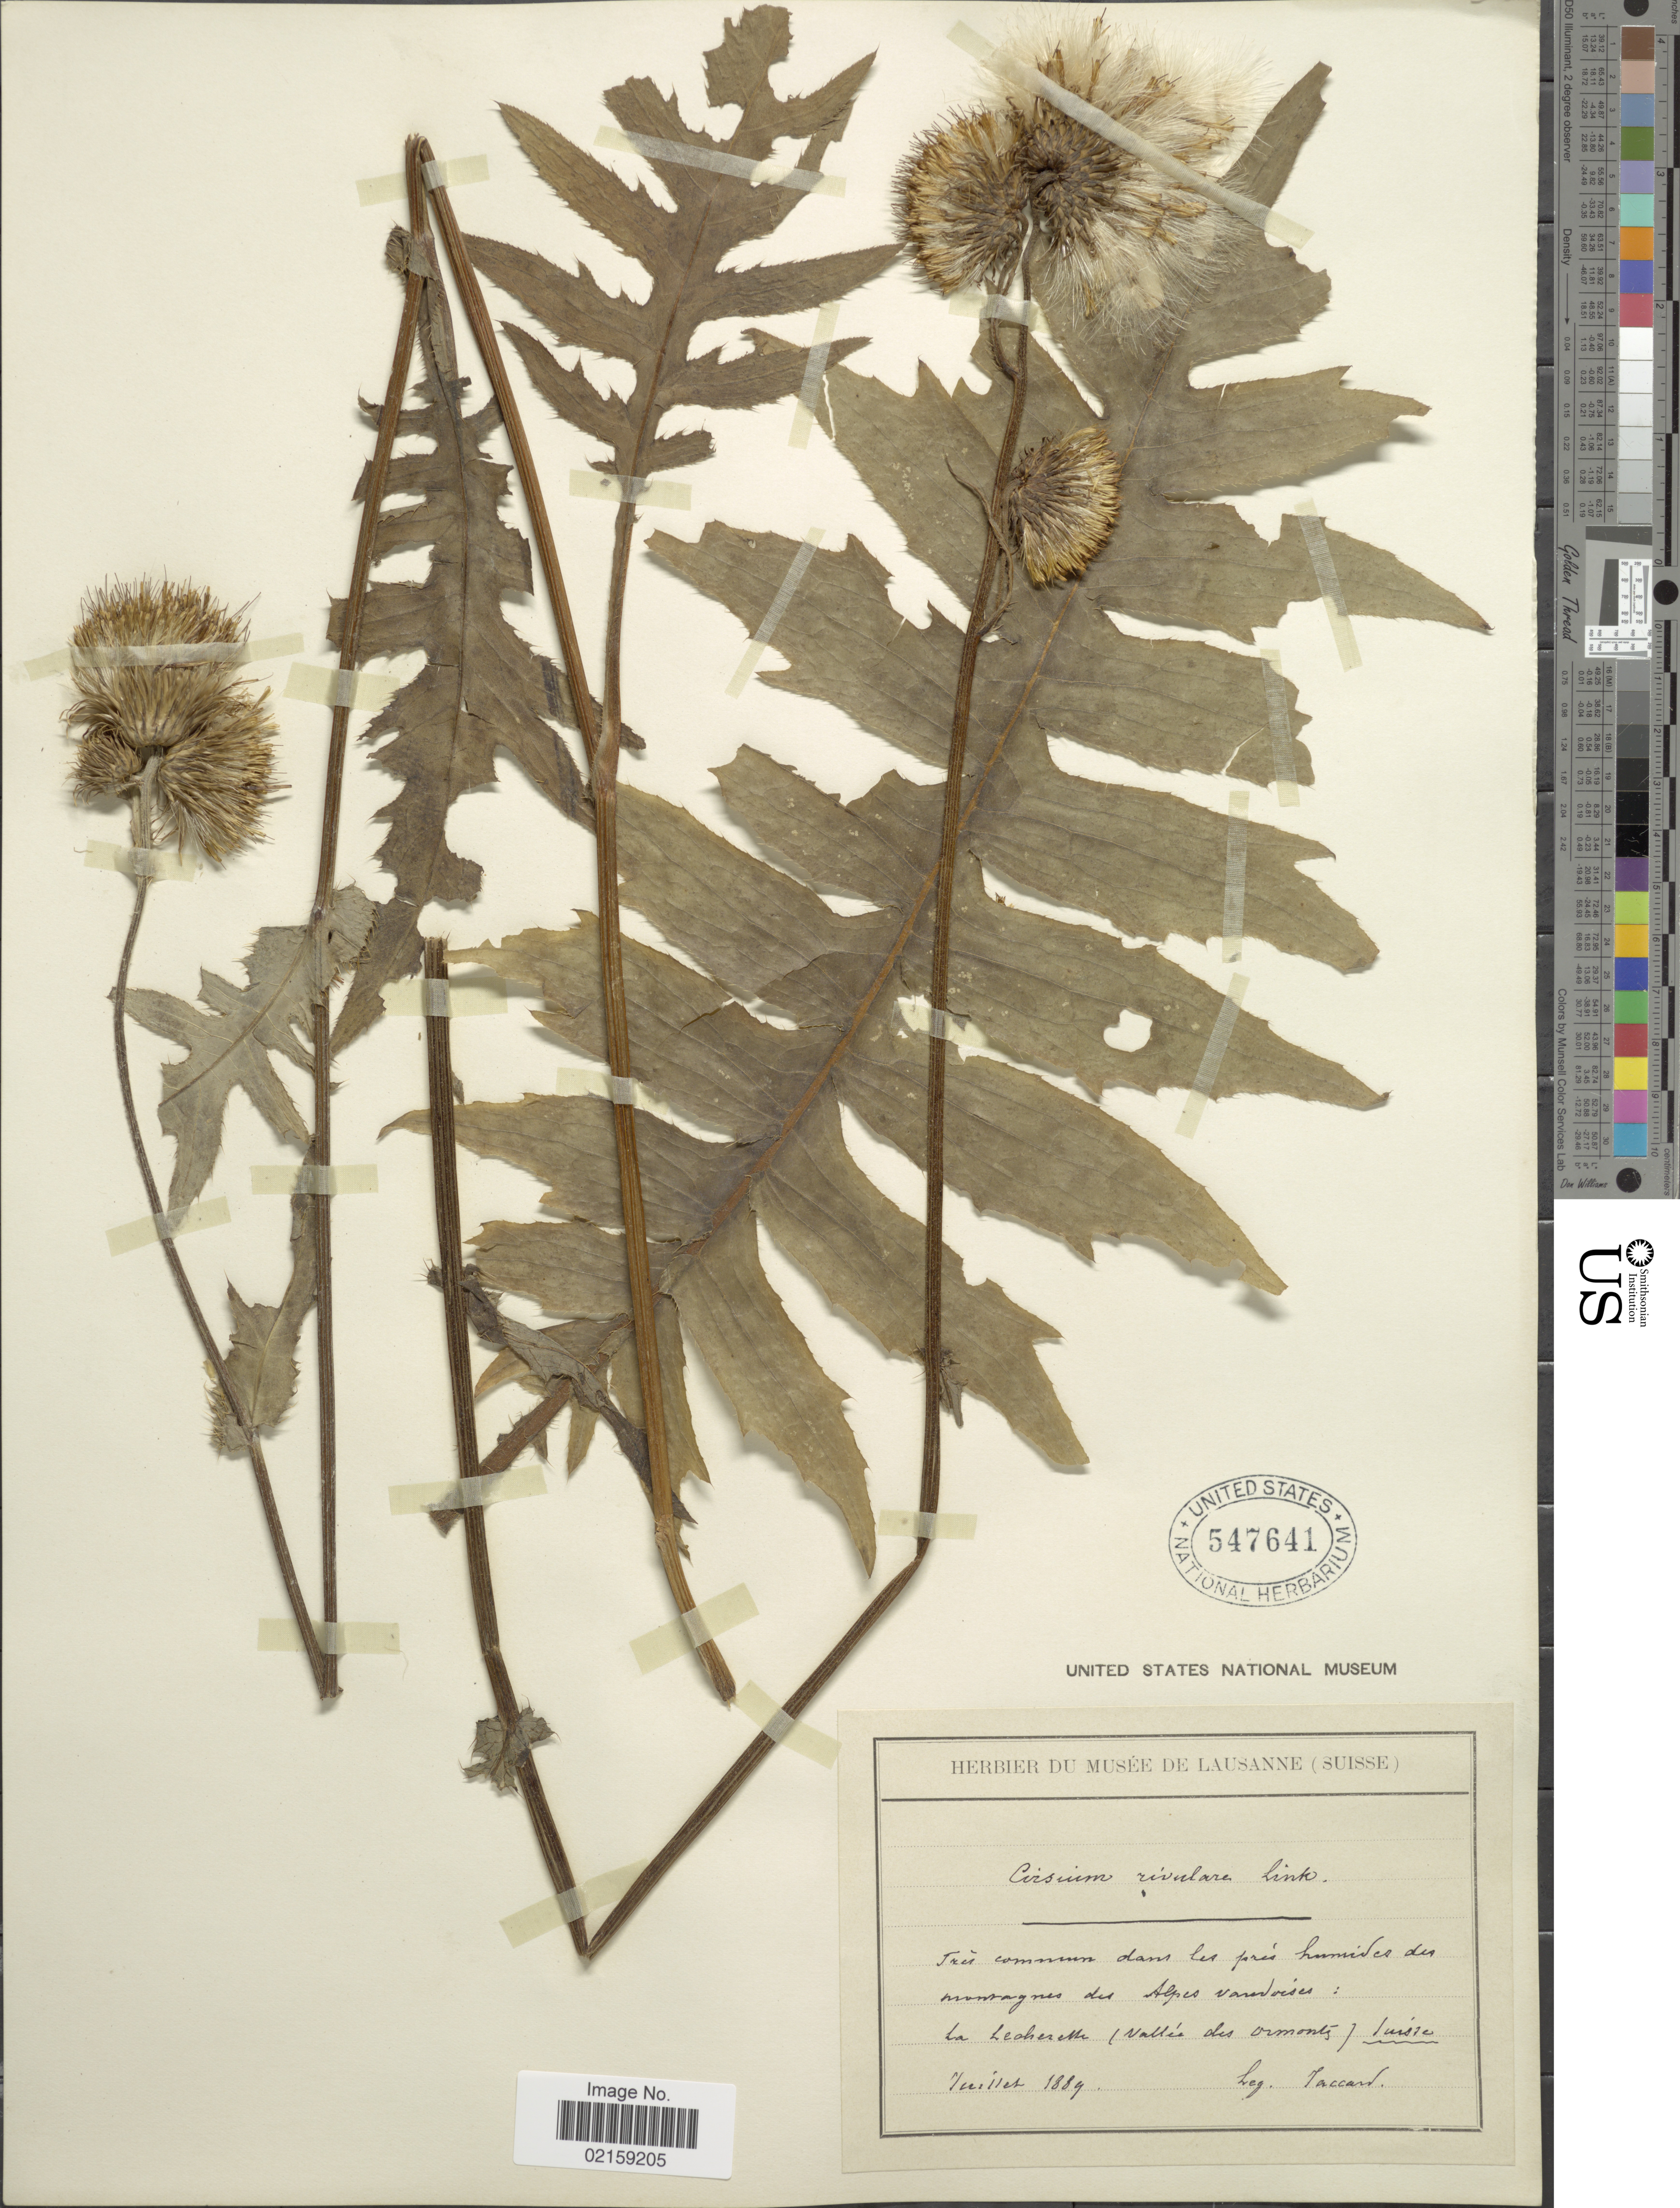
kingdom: Plantae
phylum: Tracheophyta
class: Magnoliopsida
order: Asterales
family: Asteraceae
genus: Cirsium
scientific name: Cirsium rivulare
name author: (Jacq.) All.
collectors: Jaccard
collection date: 1889-07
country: Switzerland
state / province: Vaud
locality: La Lecherette (Vallee des Ormonts) Suisse.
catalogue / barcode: US 547641